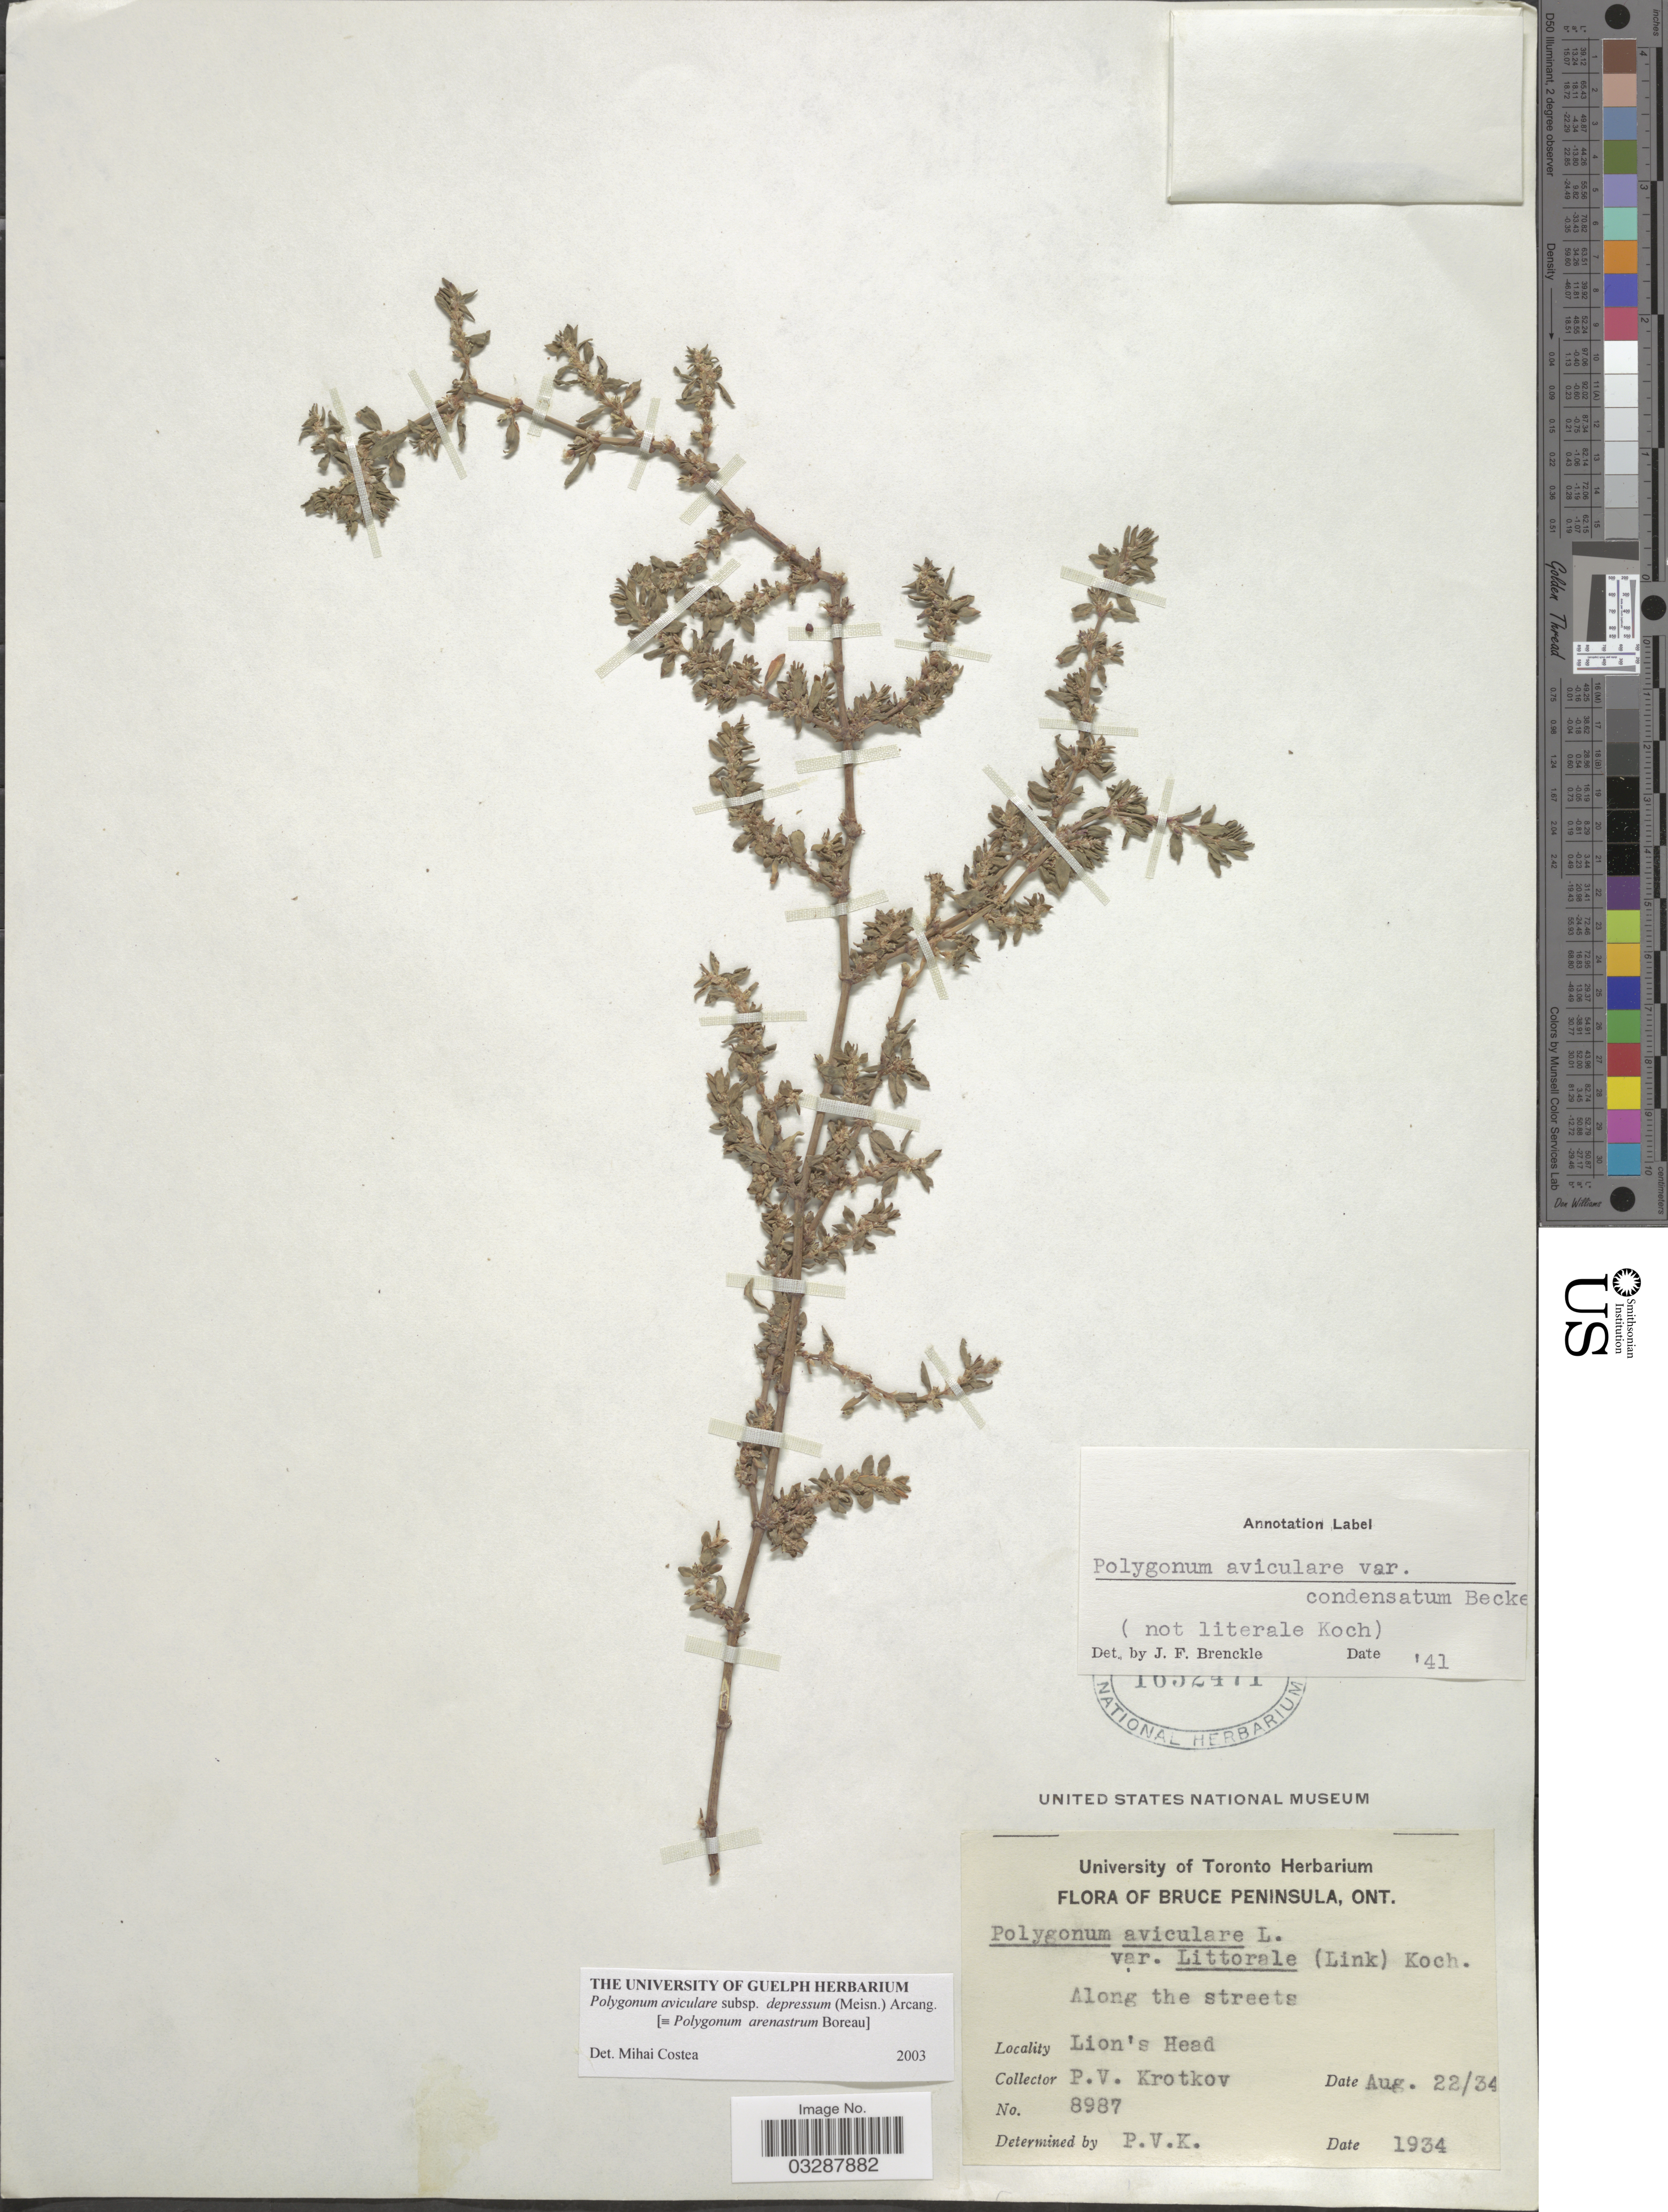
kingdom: Plantae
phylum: Tracheophyta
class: Magnoliopsida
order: Caryophyllales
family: Polygonaceae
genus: Polygonum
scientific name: Polygonum aviculare subsp. depressum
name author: (Meisn.) Arcang.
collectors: P. V. Krotkov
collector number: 8987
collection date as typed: Transcribed d/m/y: 22/8/34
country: Canada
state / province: Ontario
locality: Bruce Peninsula, Lion's Head.